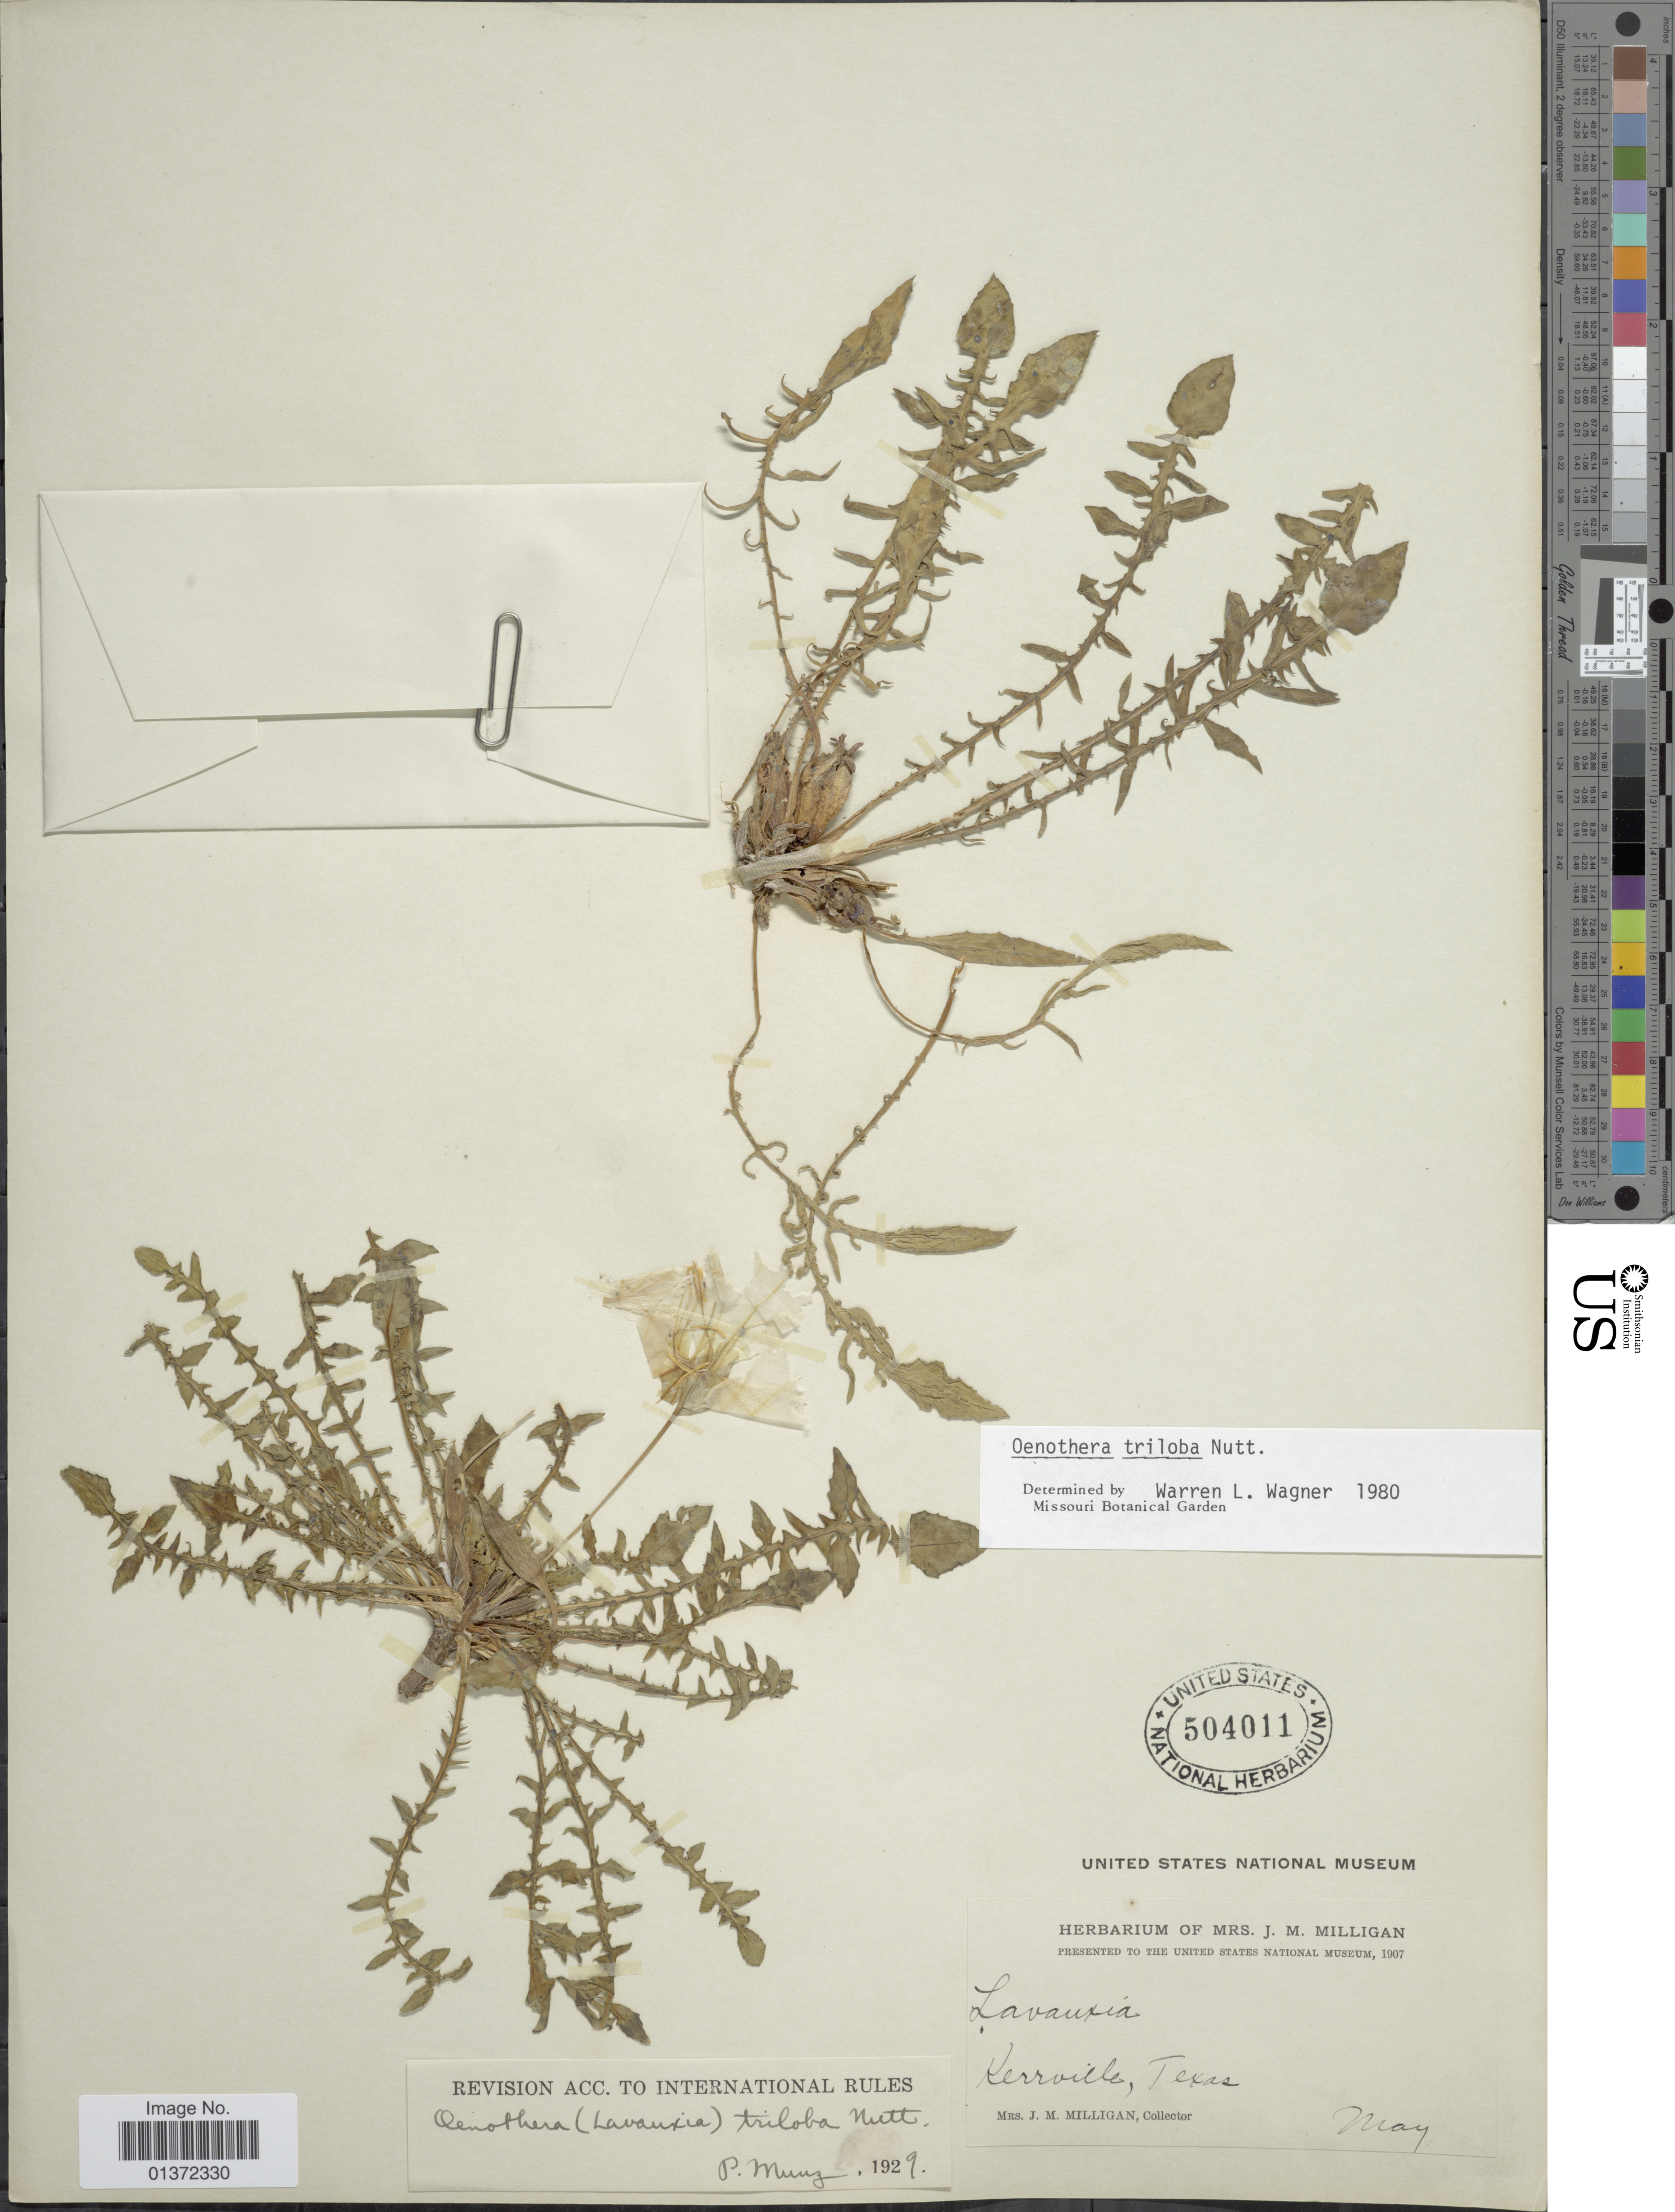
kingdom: Plantae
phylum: Tracheophyta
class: Magnoliopsida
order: Myrtales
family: Onagraceae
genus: Oenothera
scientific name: Oenothera triloba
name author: Nutt.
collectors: J. M. Milligan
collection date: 1907-05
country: United States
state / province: Texas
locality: Kerrville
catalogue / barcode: US 504011